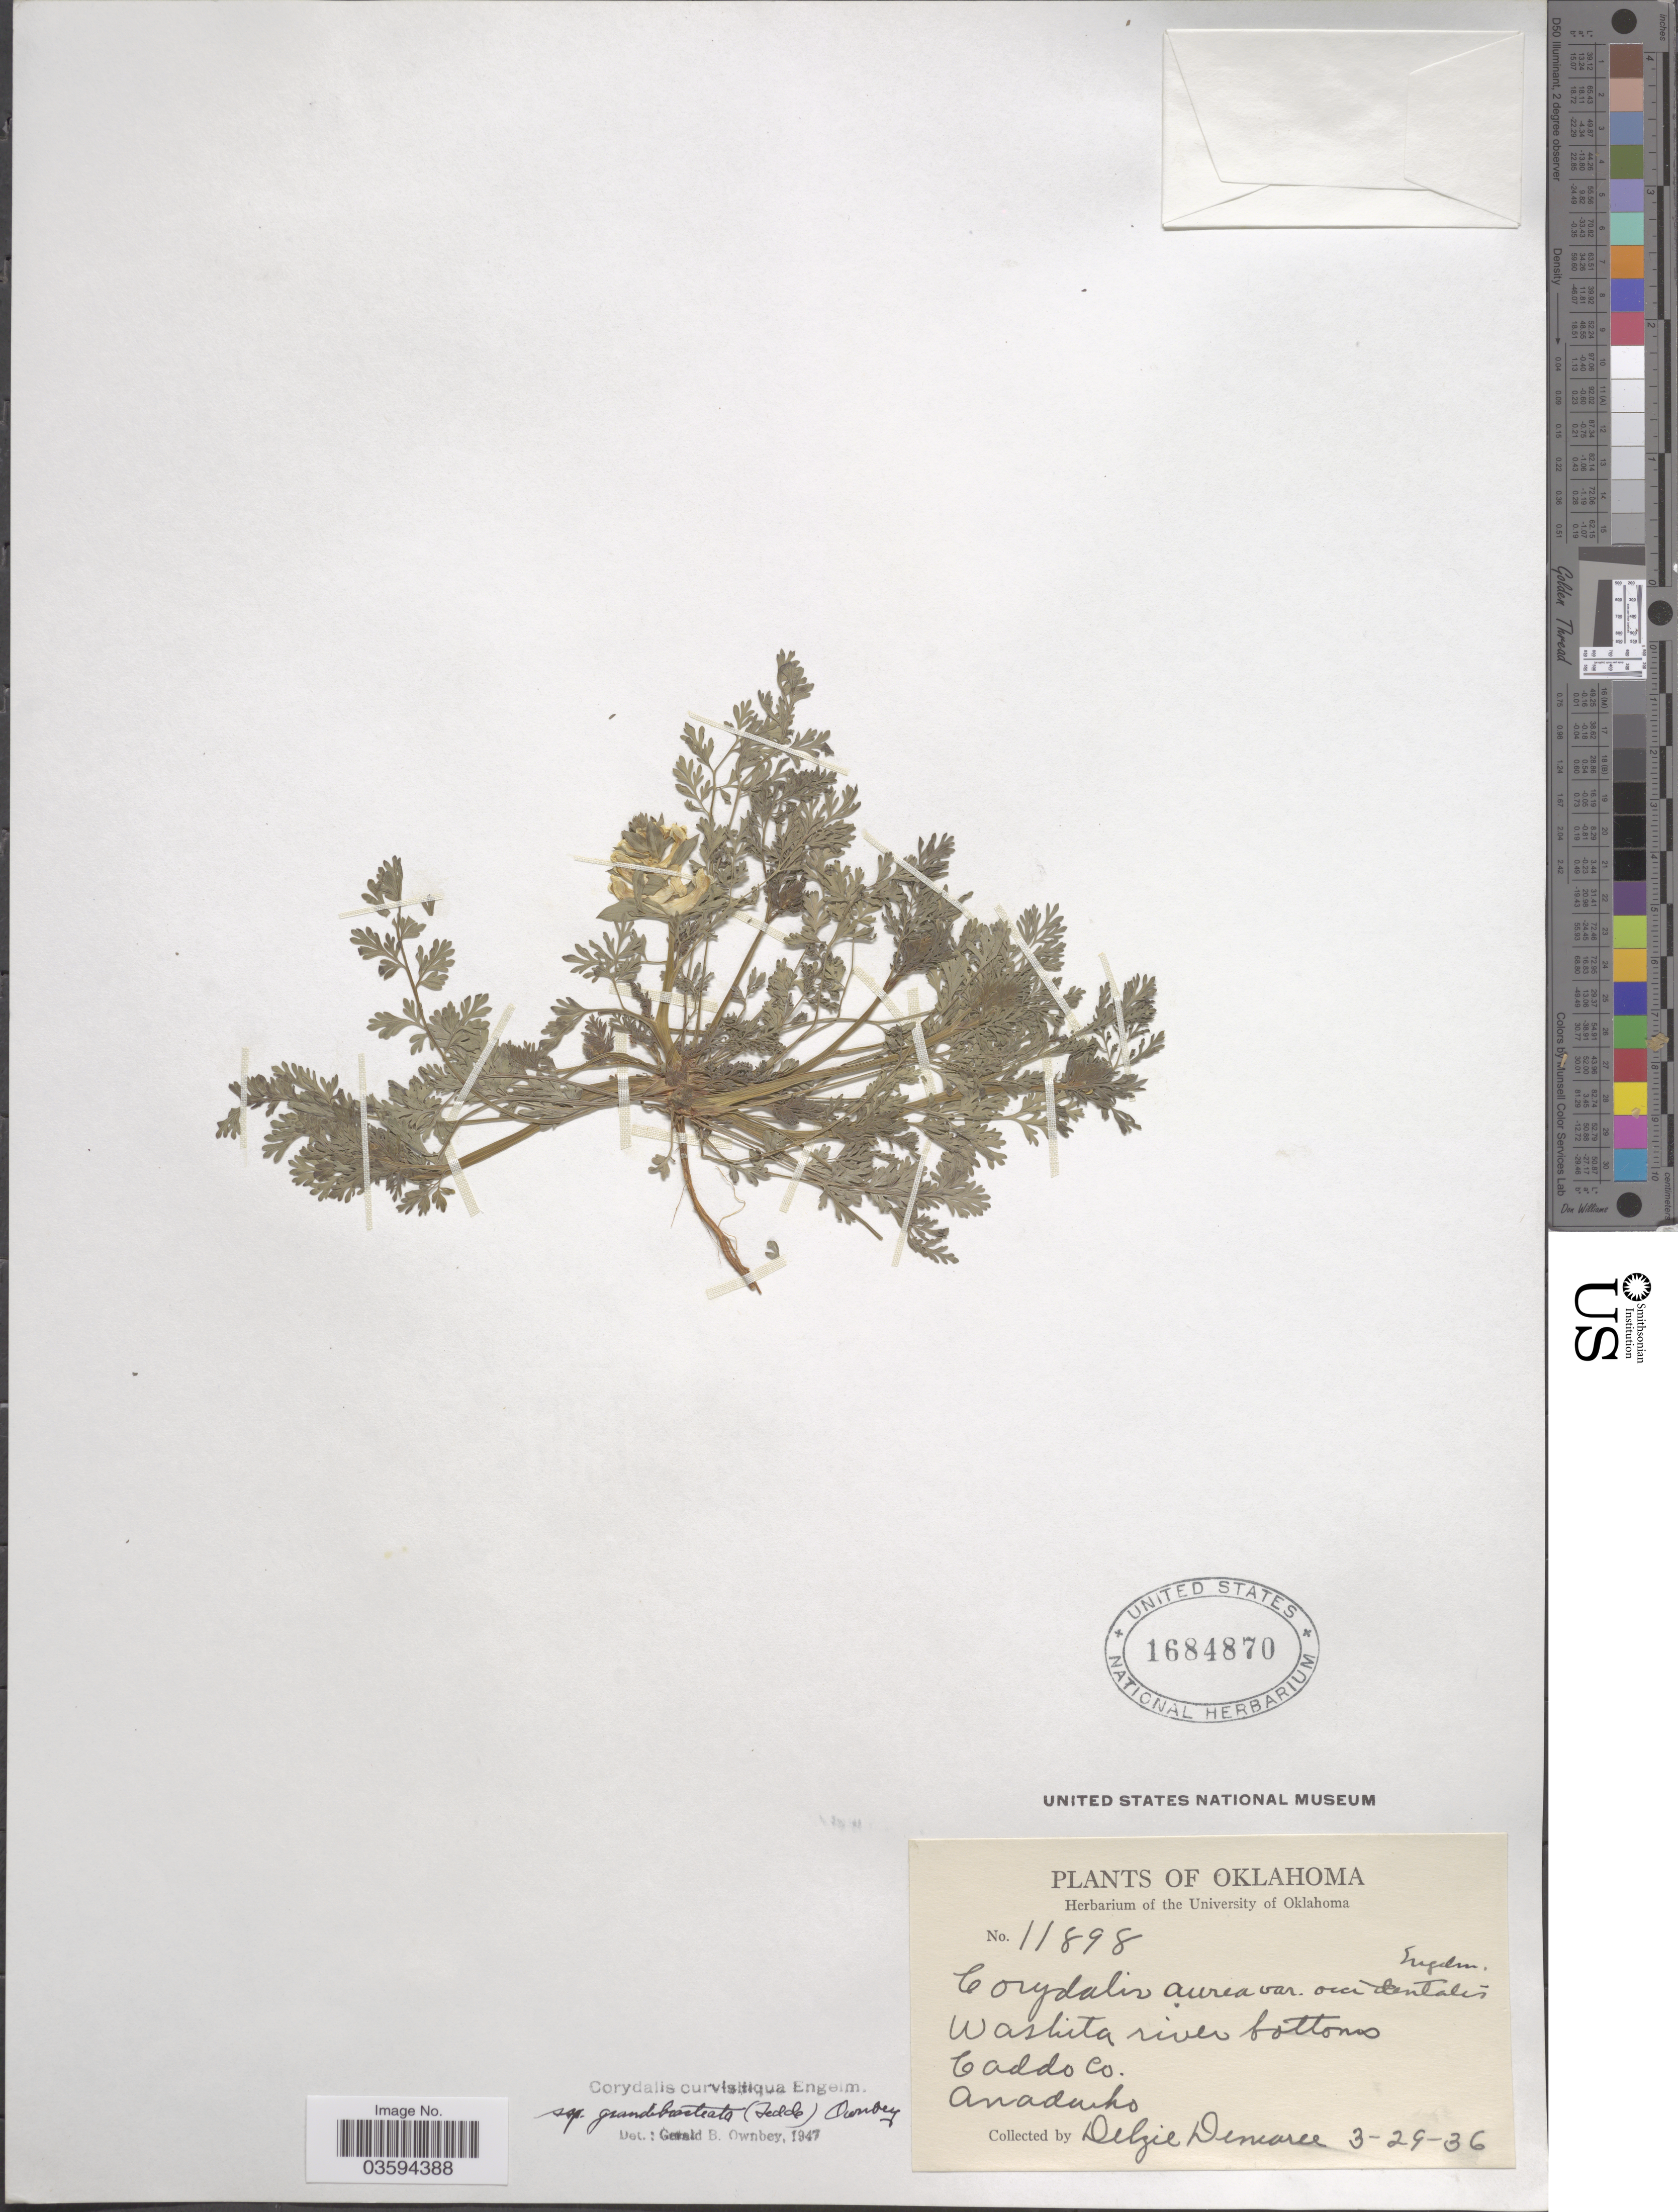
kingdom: Plantae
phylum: Tracheophyta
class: Magnoliopsida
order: Ranunculales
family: Papaveraceae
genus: Corydalis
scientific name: Corydalis curvisiliqua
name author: (A. Gray) Engelm. ex A. Gray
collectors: D. Demaree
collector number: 11898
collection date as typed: Transcribed d/m/y: 29/3/36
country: United States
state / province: Oklahoma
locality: Washita river bottoms. Caddo Co. Anadarko.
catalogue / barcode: US 1684870